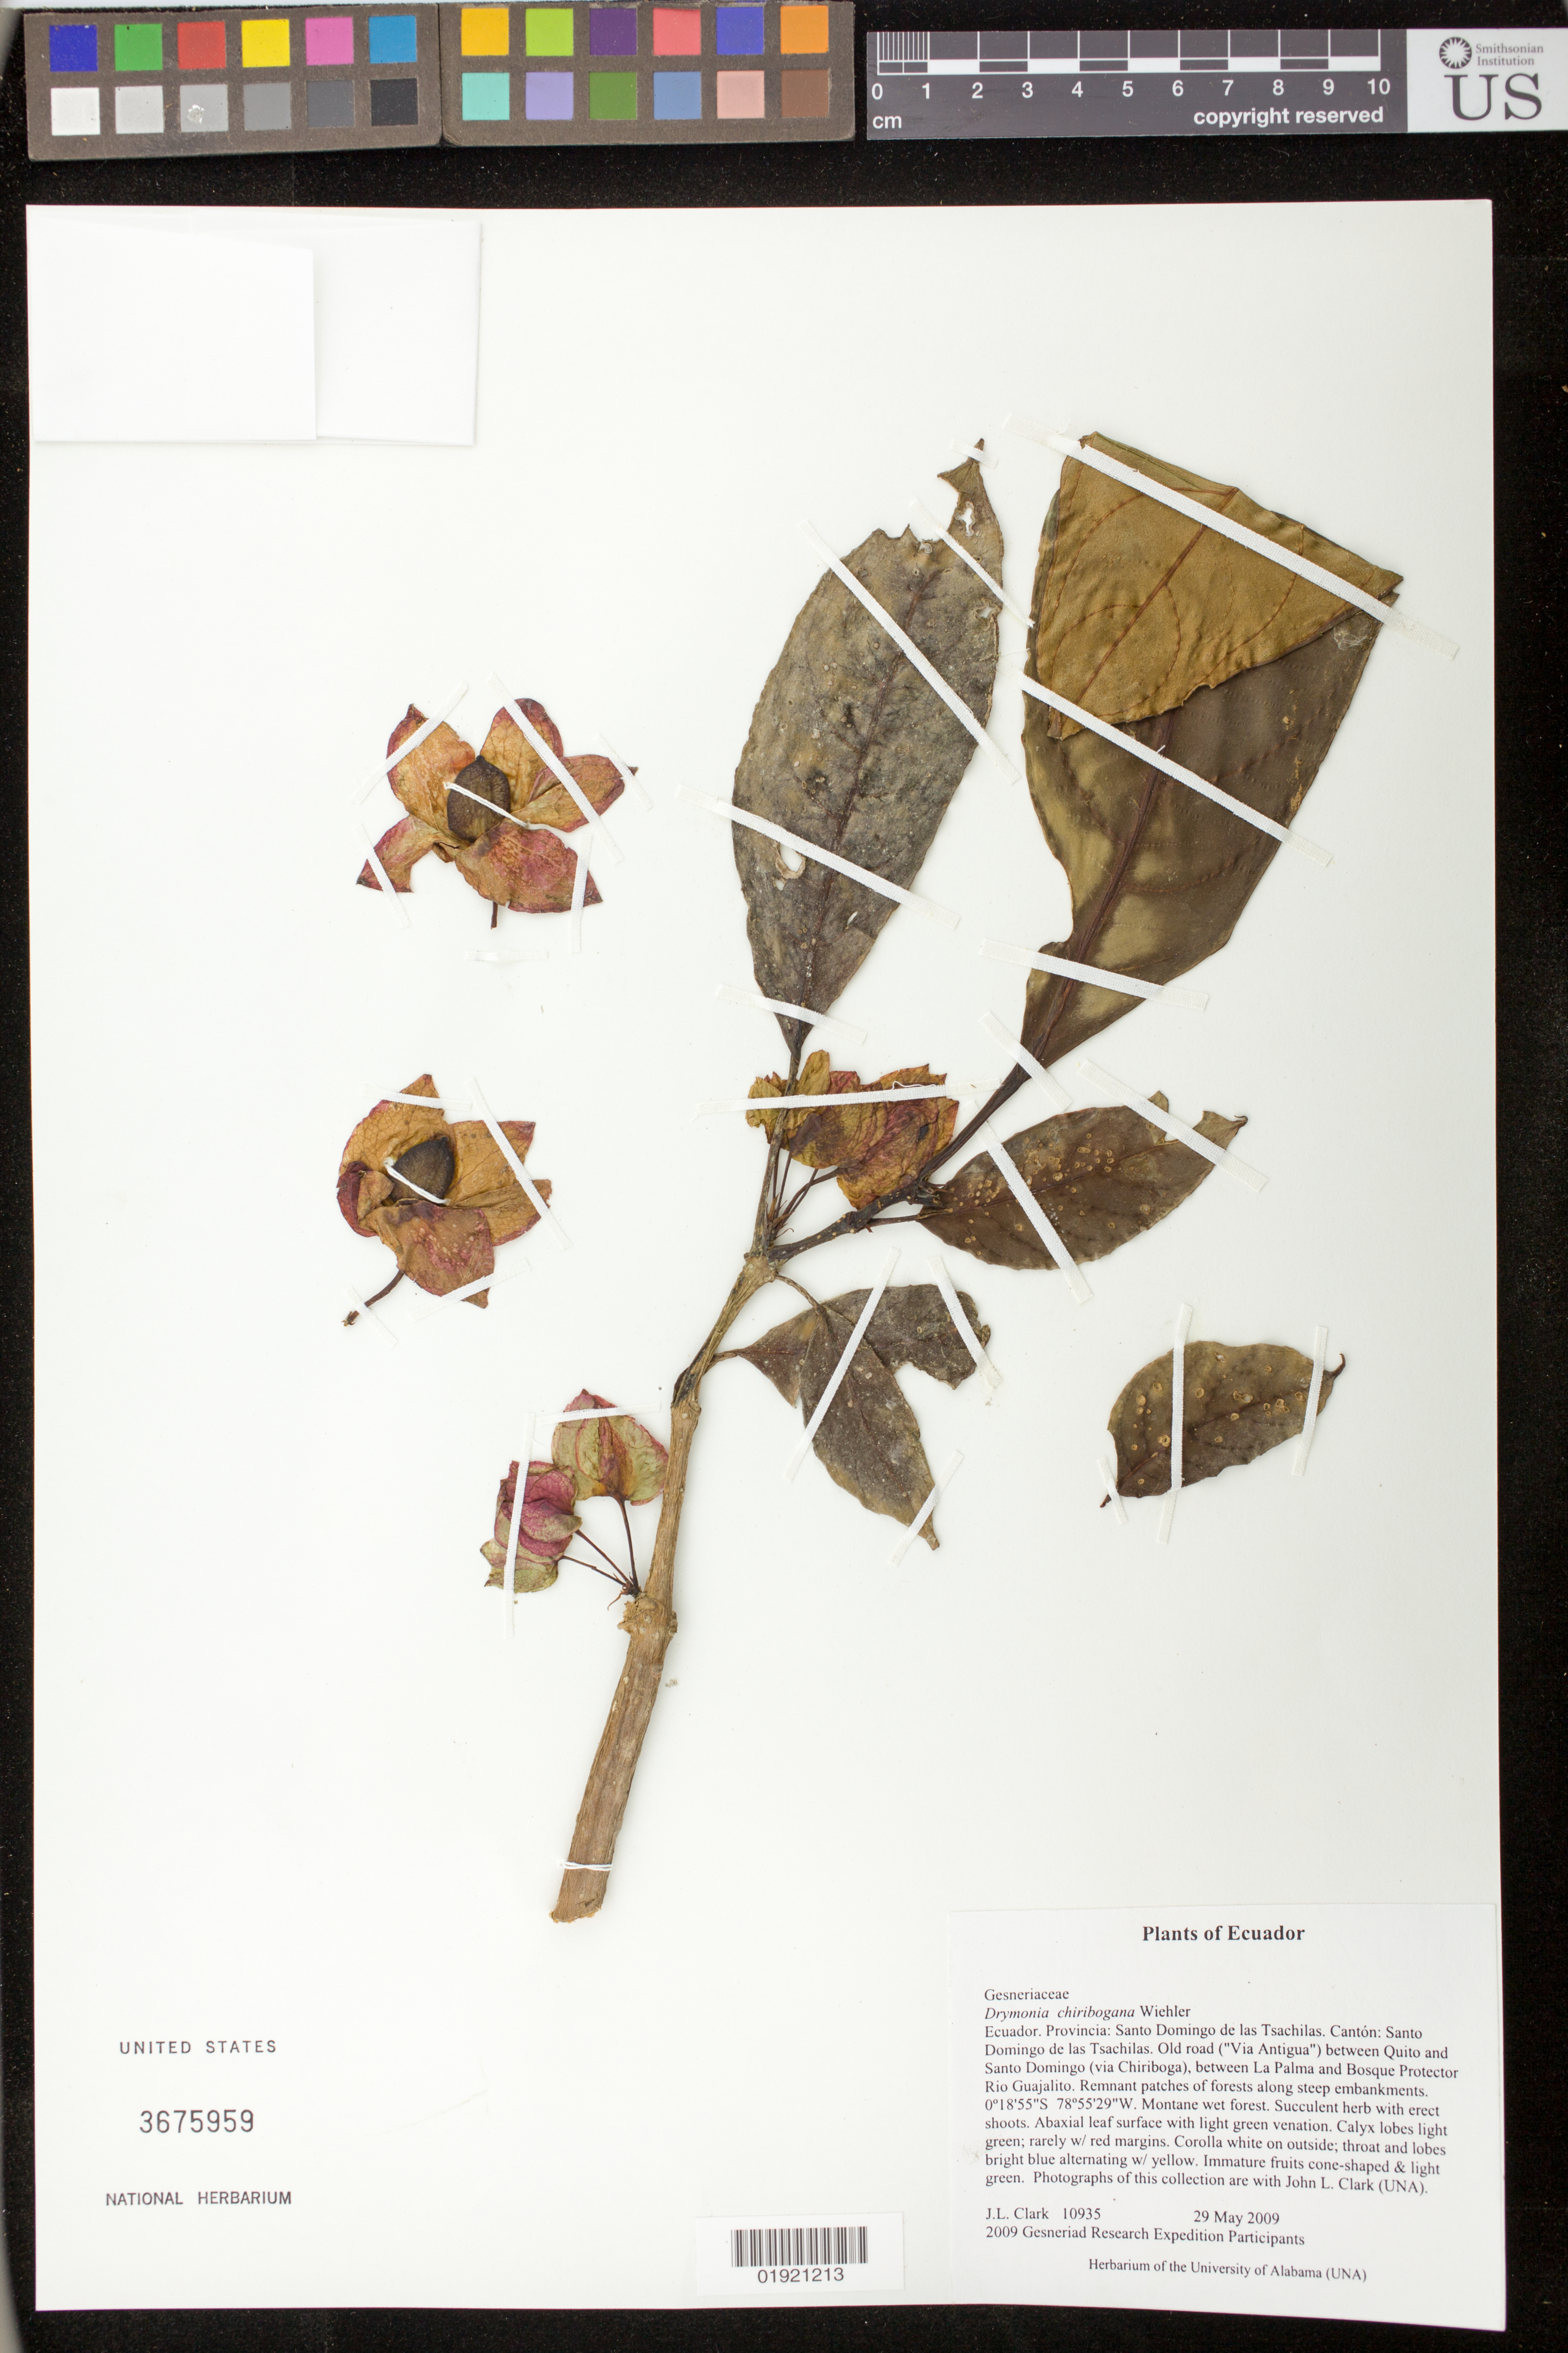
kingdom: Plantae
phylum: Tracheophyta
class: Magnoliopsida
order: Lamiales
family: Gesneriaceae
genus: Drymonia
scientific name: Drymonia chiribogana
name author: Wiehler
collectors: J. L. Clark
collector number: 10935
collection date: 2009-05-29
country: Ecuador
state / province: Tsáchilas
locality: Canton: Santo Domingo de los Tsachilas. Old road ("Via Antigua") between Quito and Santo Domingo (via Chiriboga), between La Palma and Bosque Protector Rio Guajalito.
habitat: Remnant patches of forests along steep embankments. Montane wet forest.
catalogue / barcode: US 3675959